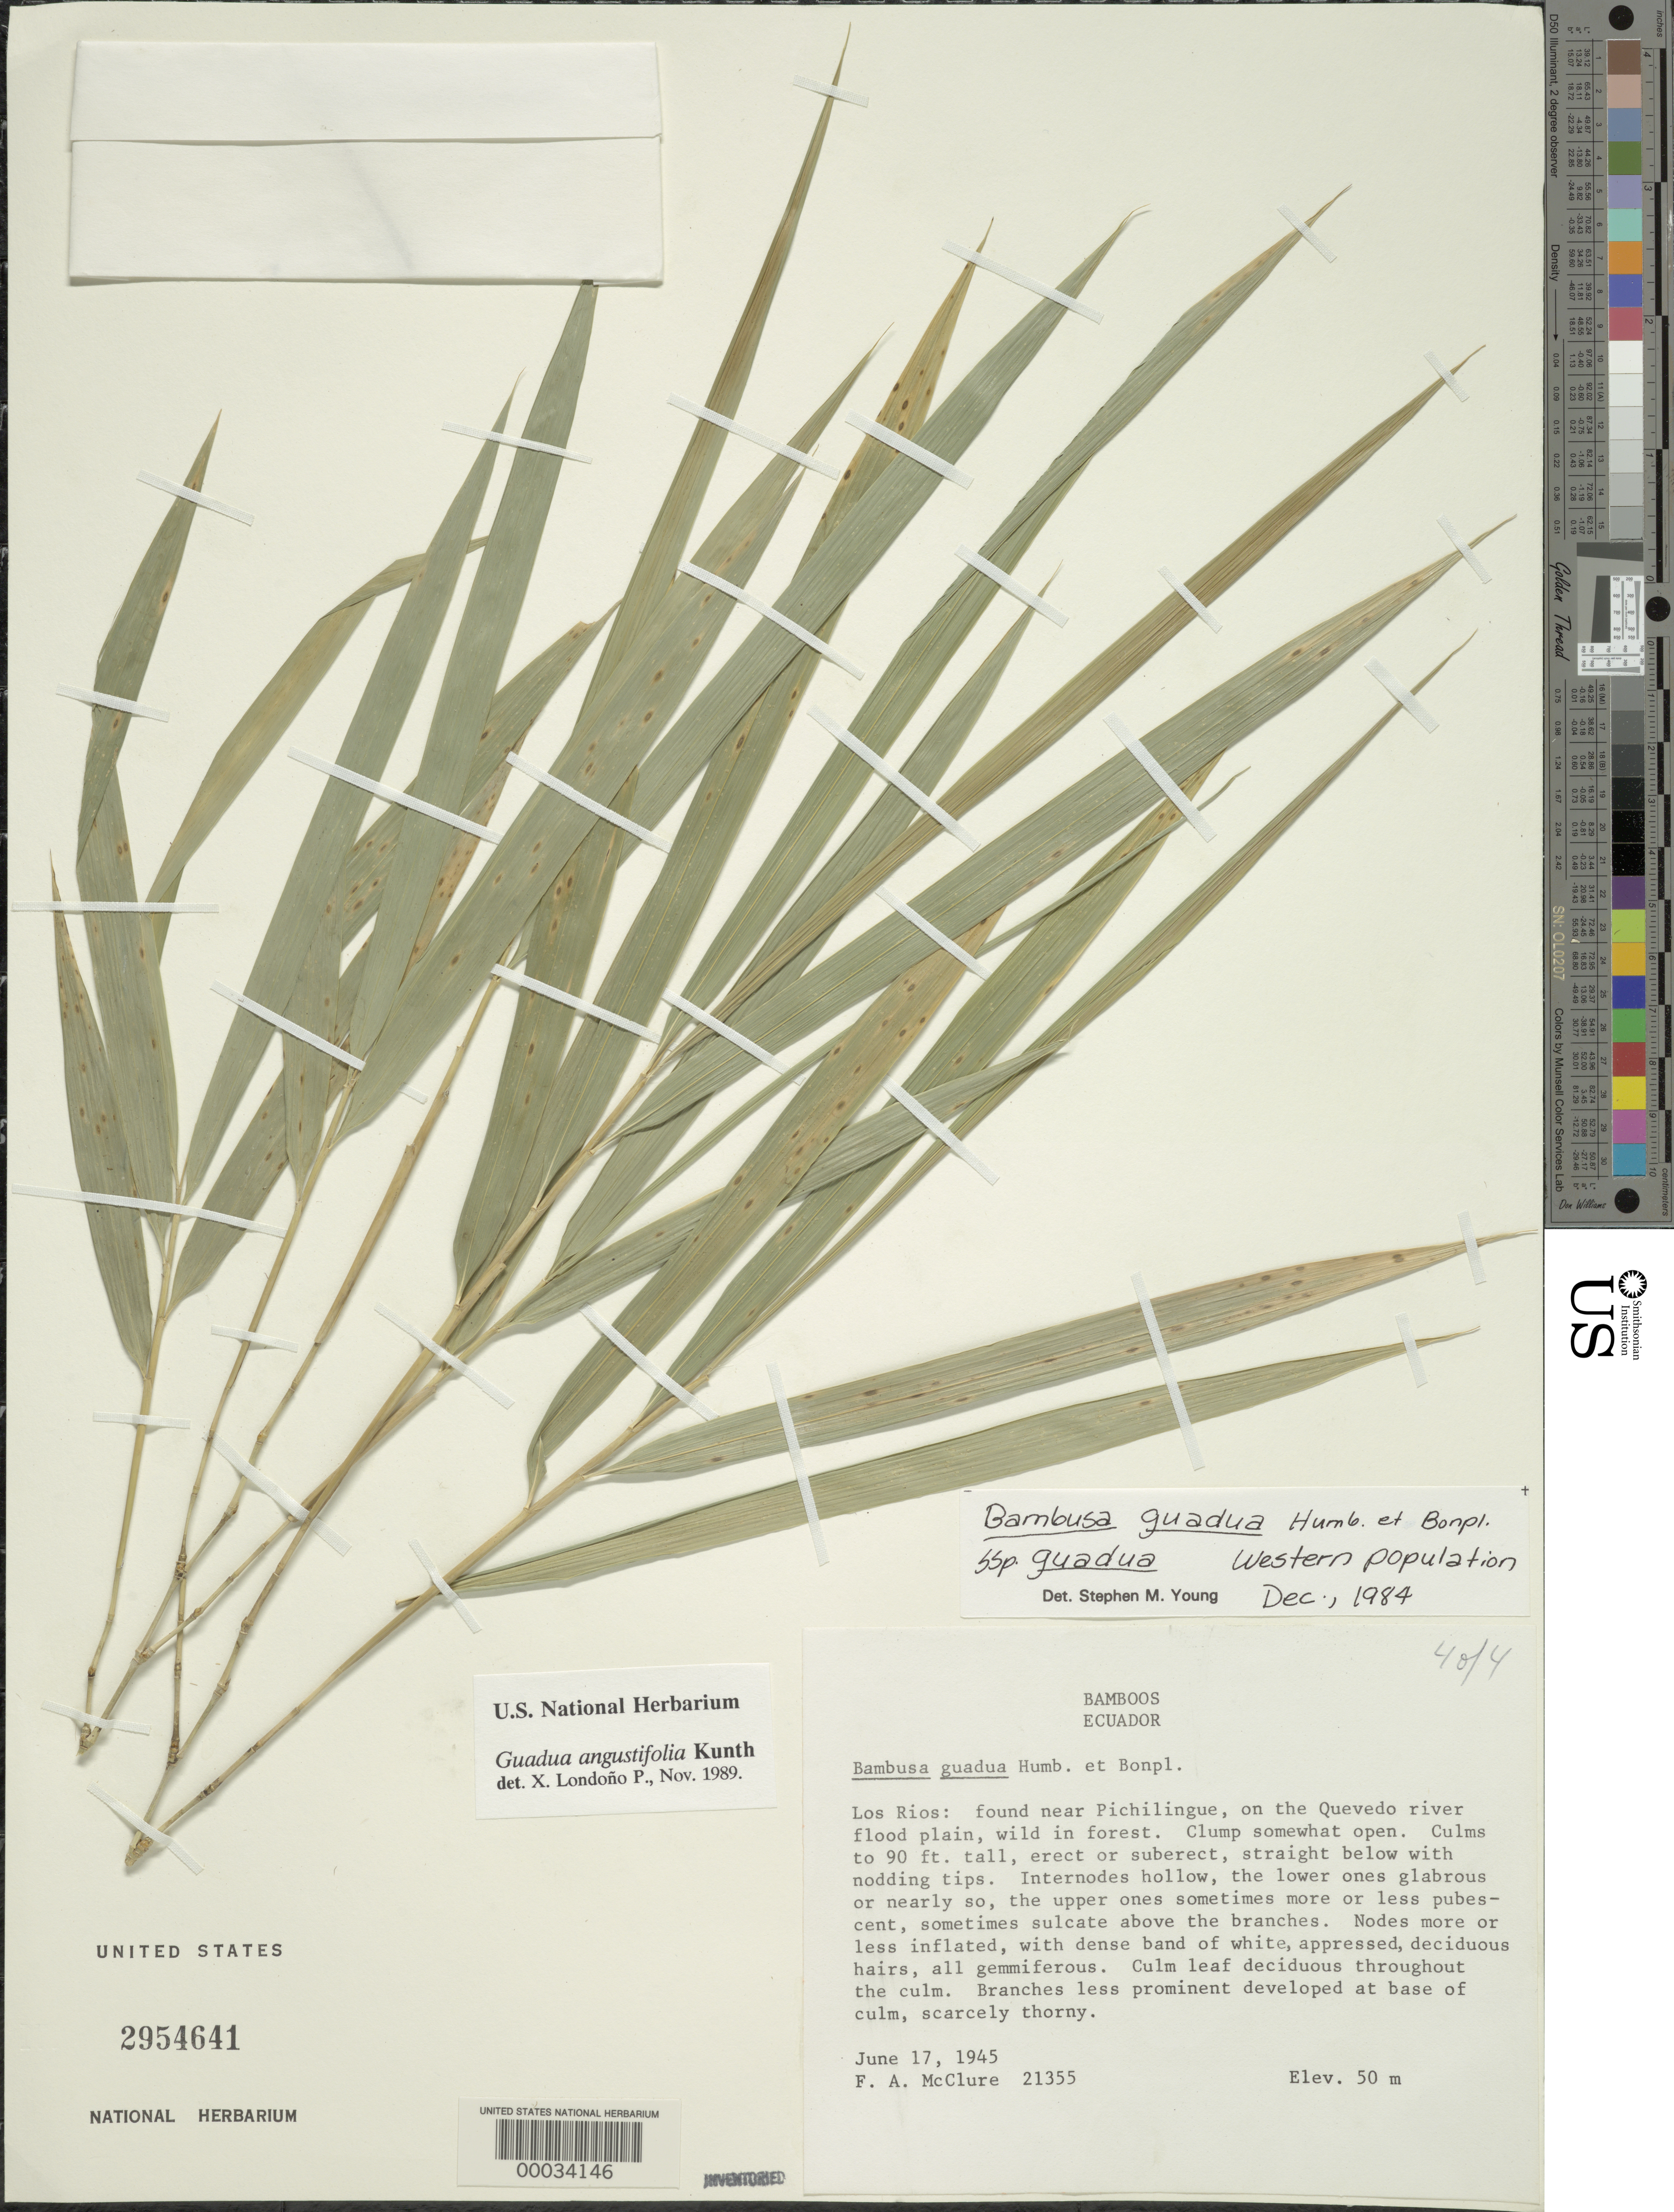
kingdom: Plantae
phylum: Tracheophyta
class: Liliopsida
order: Poales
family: Poaceae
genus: Guadua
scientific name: Guadua angustifolia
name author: Kunth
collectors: F. A. McClure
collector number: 21355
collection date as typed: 17 Jun 1945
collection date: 1945-06-17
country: Ecuador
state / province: Los Ríos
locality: Pichilingue, Quevedo River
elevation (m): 50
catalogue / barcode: US 2954641